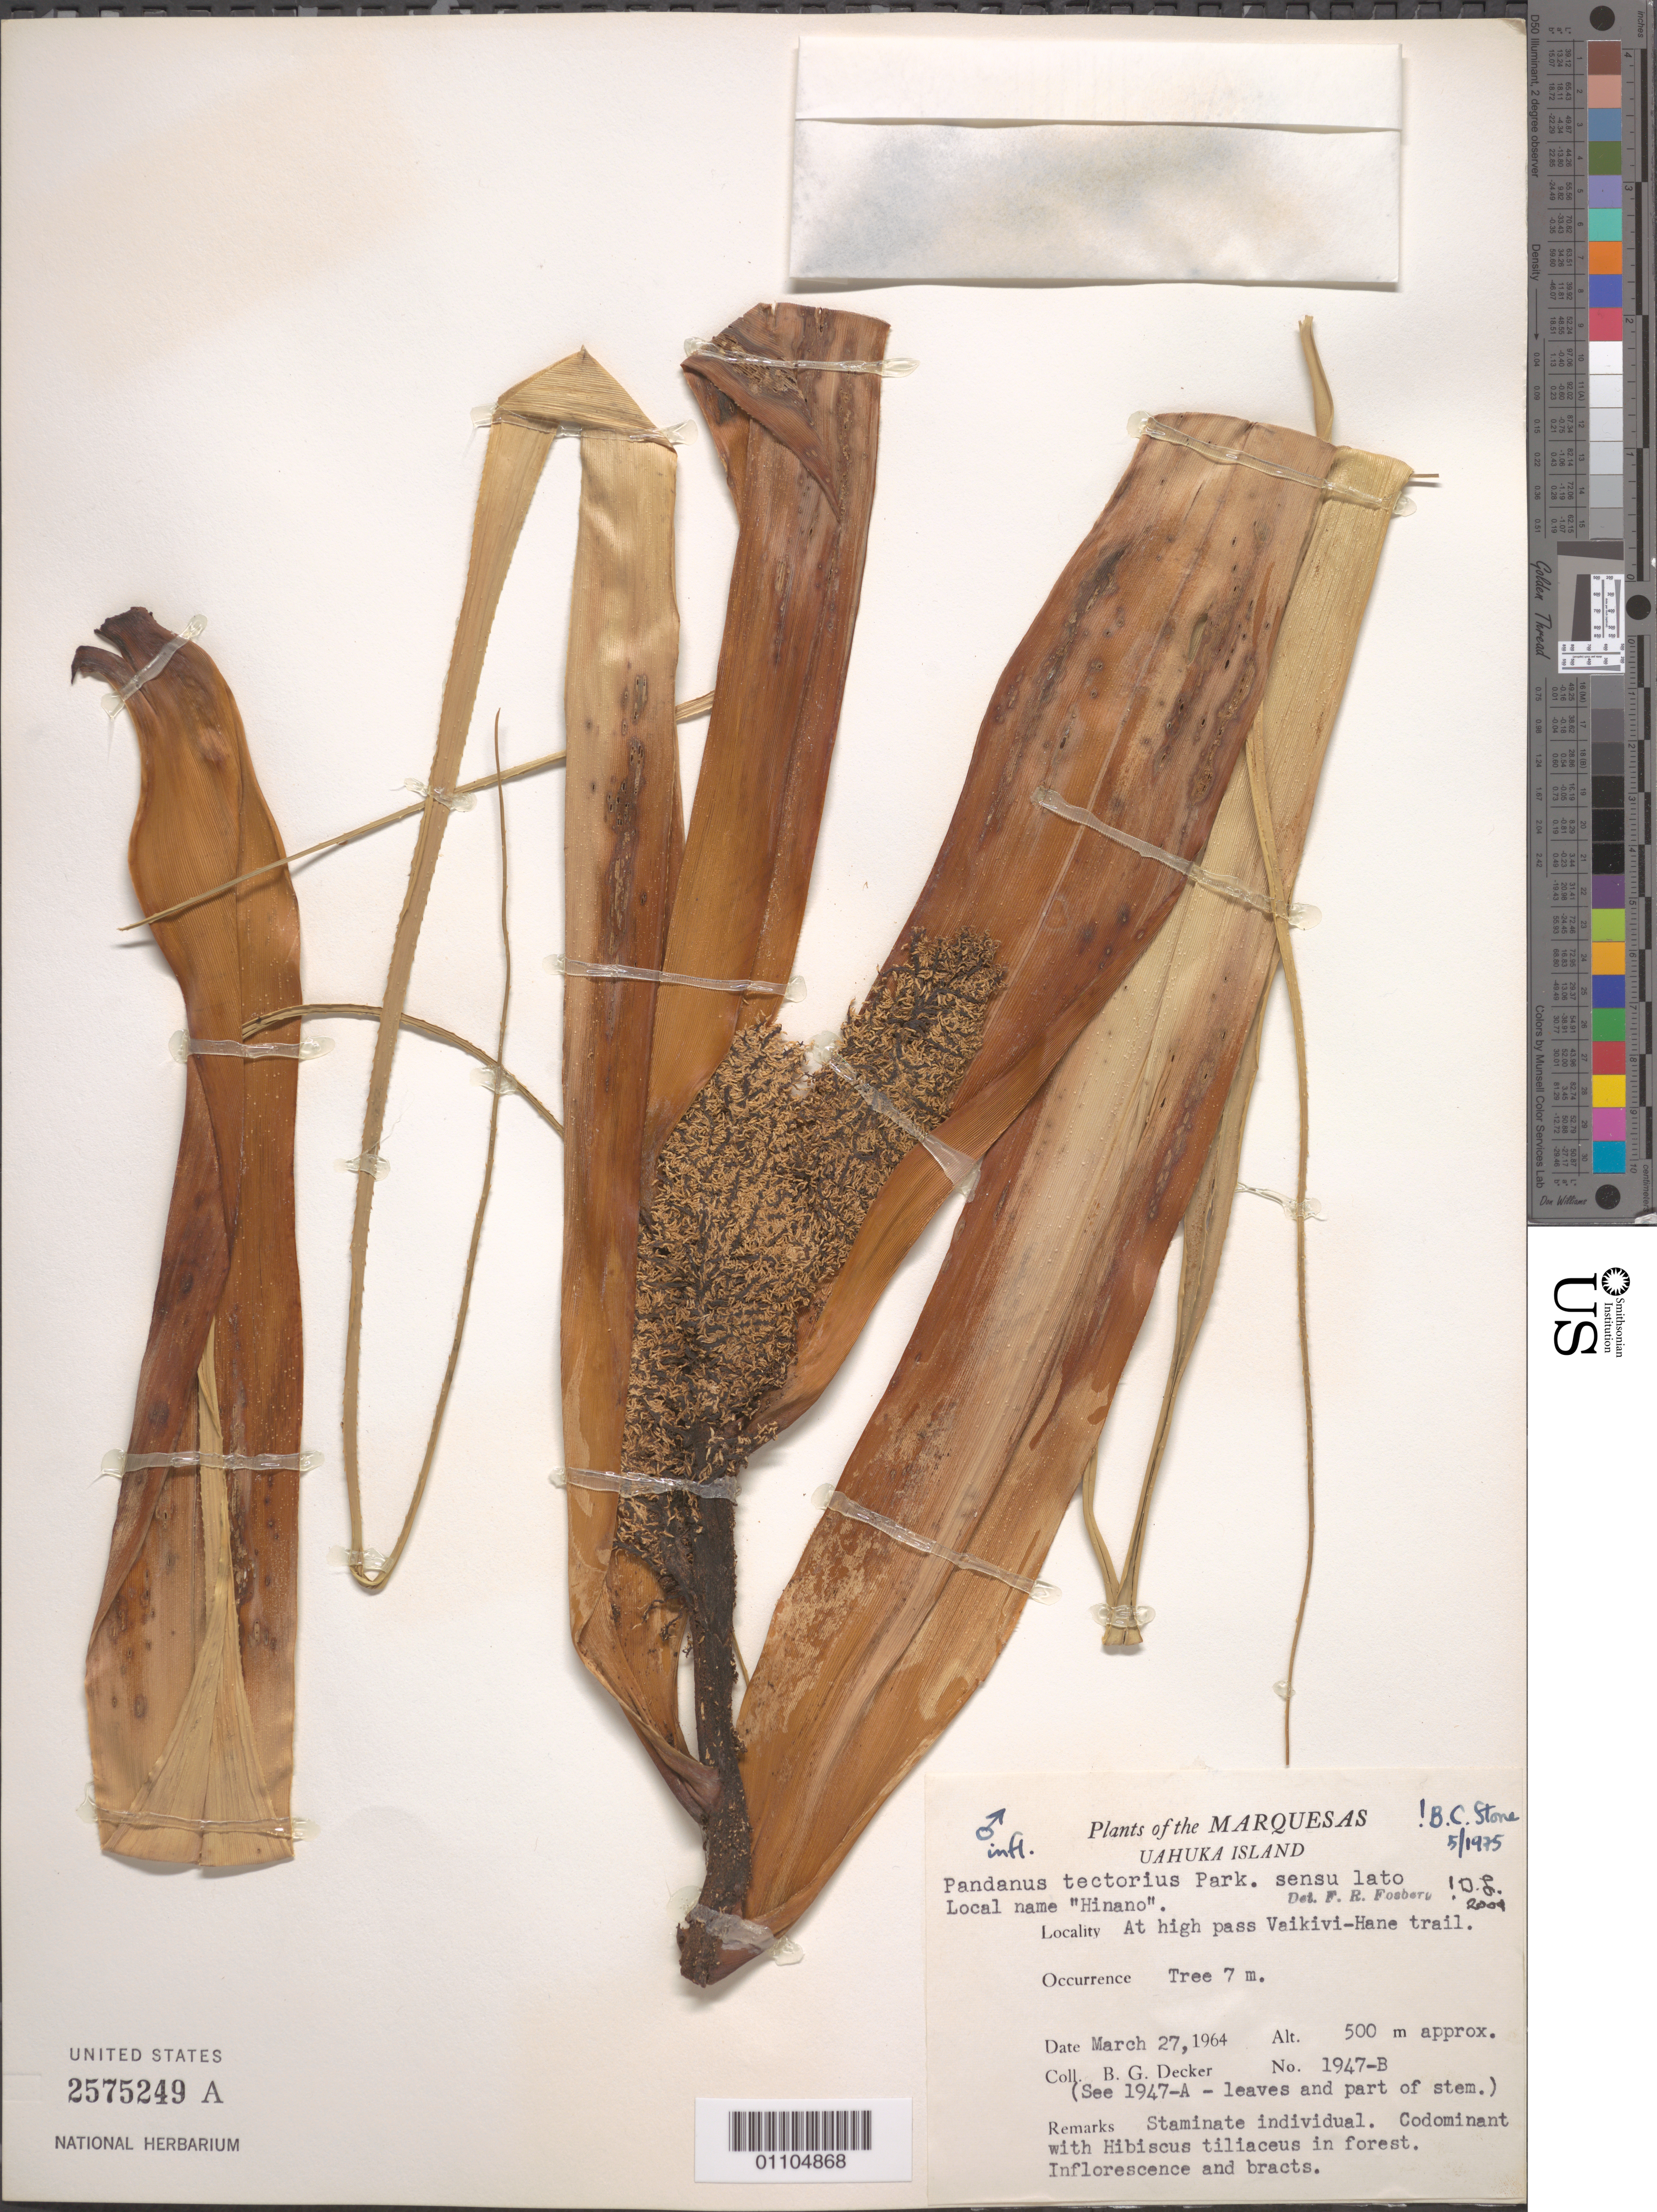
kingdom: Plantae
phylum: Tracheophyta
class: Liliopsida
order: Pandanales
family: Pandanaceae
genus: Pandanus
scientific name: Pandanus tectorius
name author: Parkinson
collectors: B. G. Decker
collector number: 1947B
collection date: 1964-03-27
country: French Polynesia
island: Ua Huka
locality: at high pass Vaikivi-Hane Trail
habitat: Codominant with Hibiscus tiliaceus in forest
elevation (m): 500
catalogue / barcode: US 2575249A